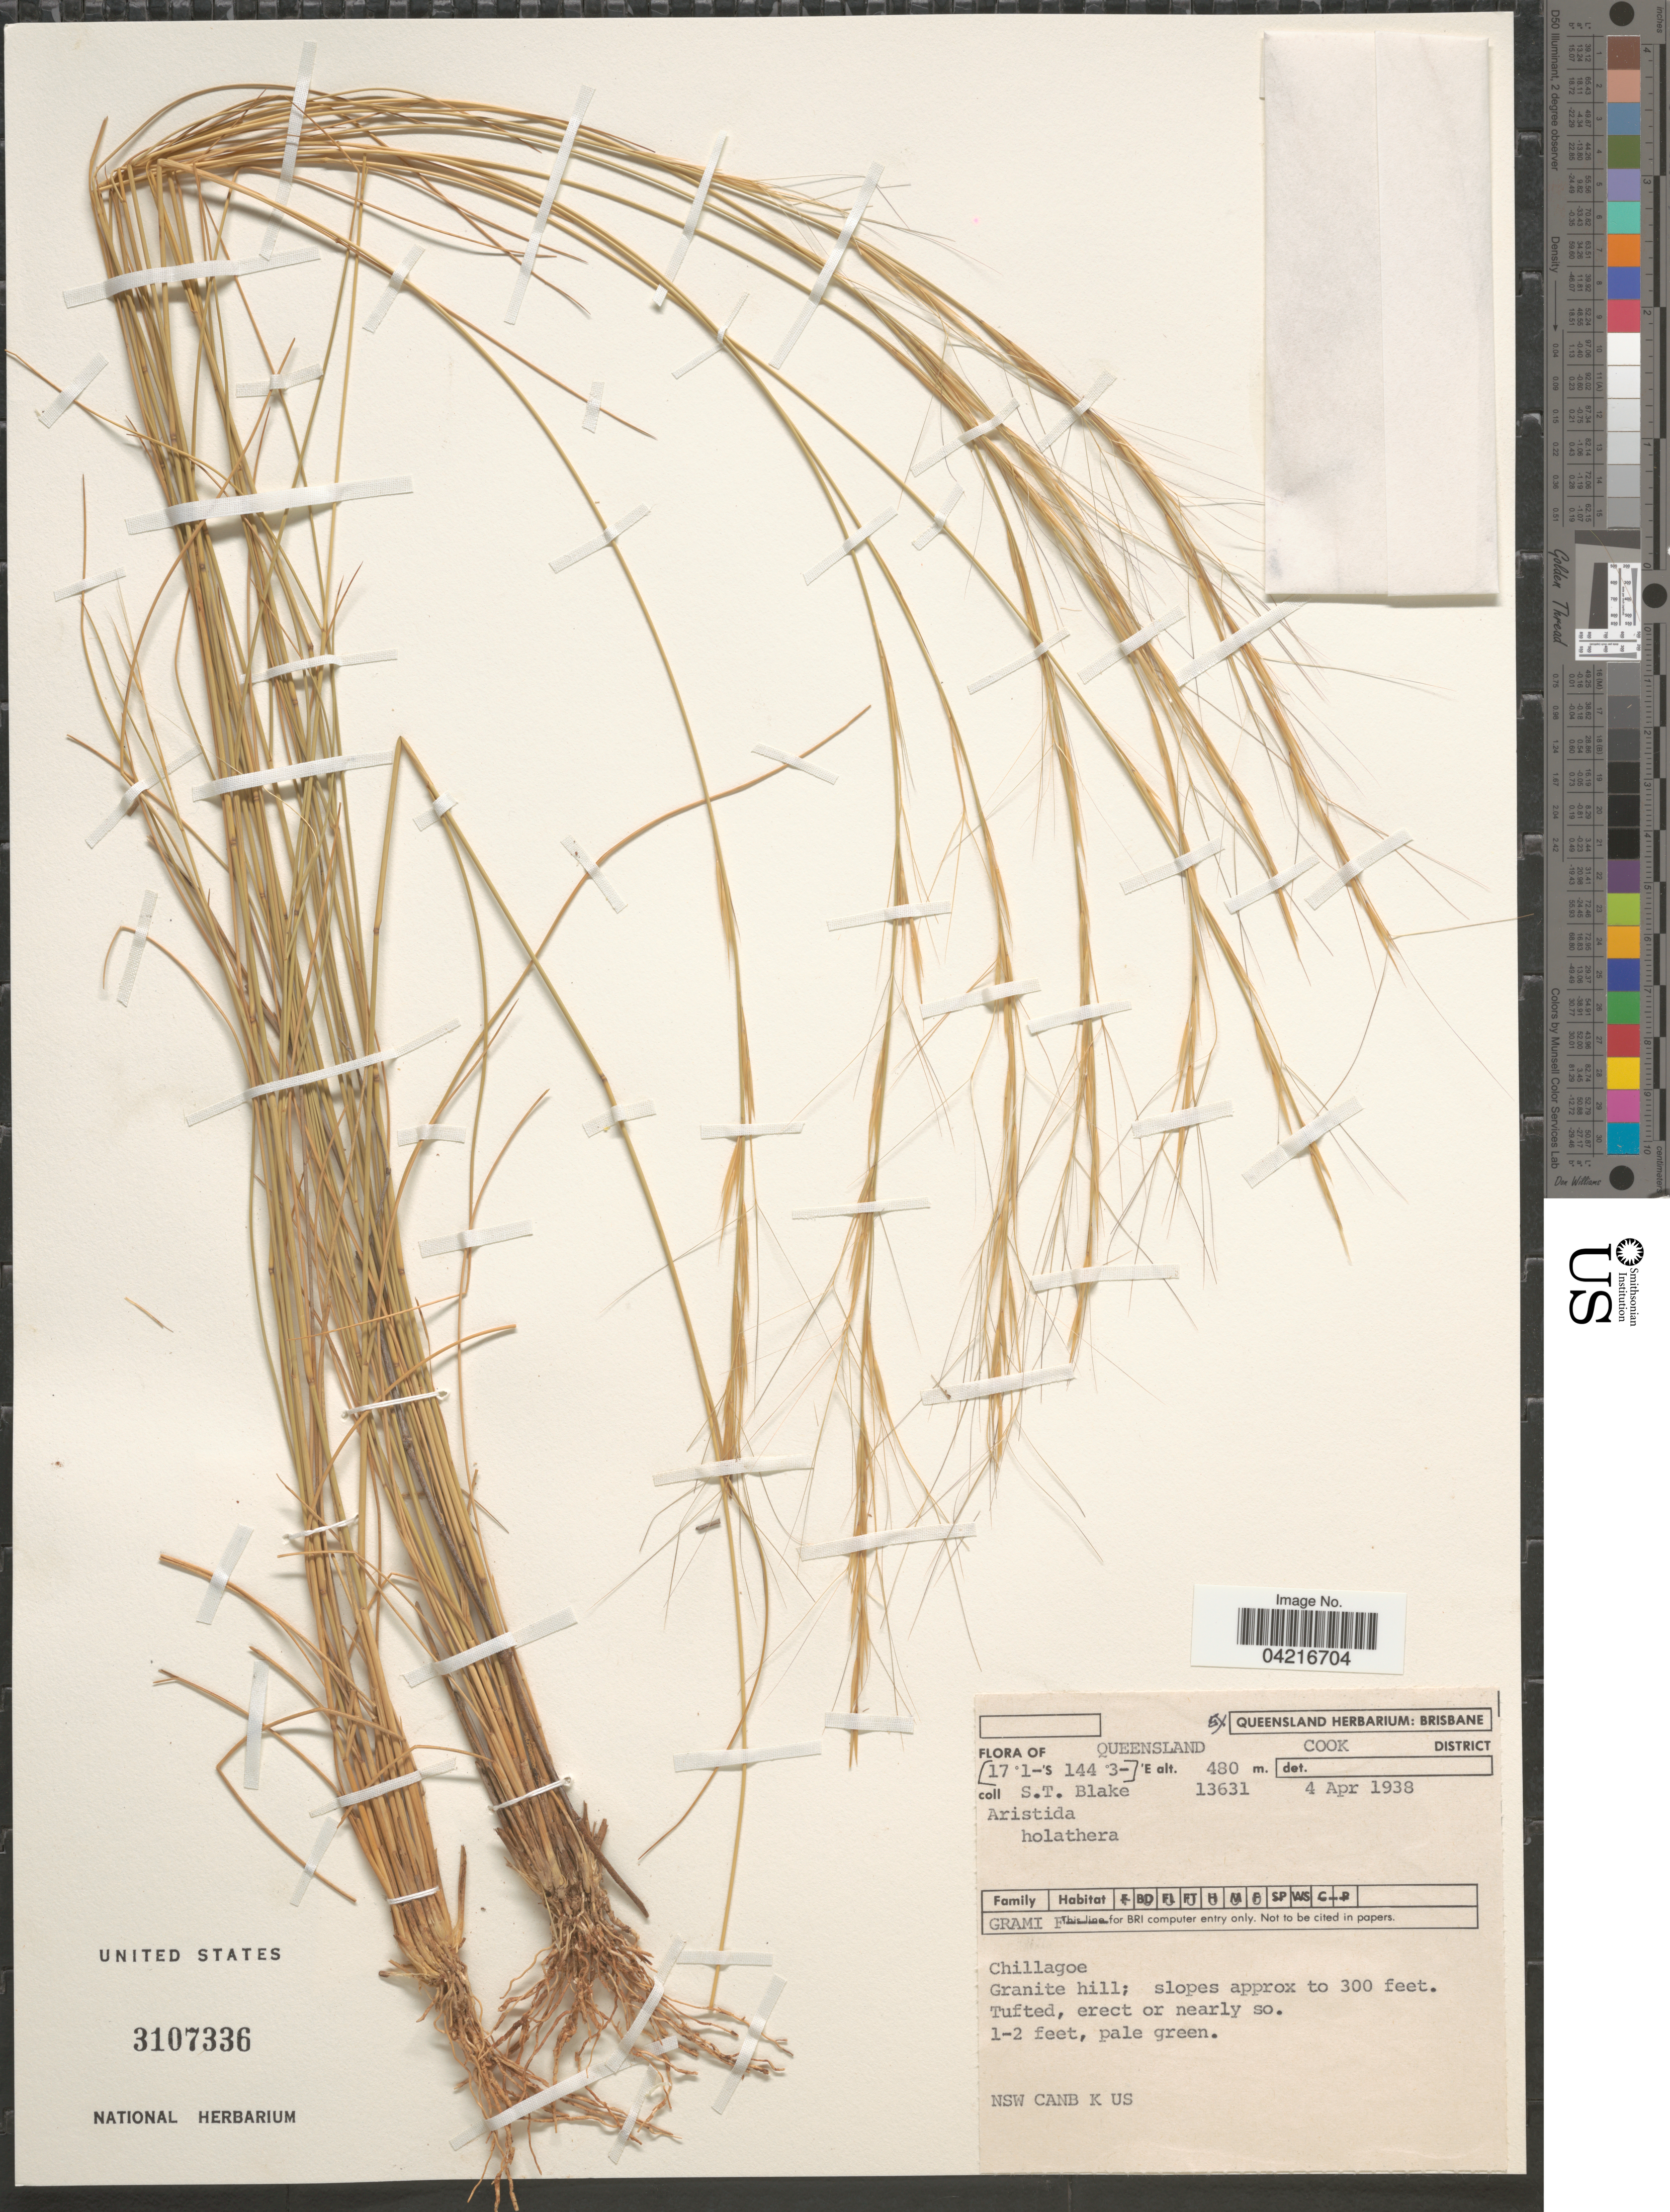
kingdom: Plantae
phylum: Tracheophyta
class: Liliopsida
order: Poales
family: Poaceae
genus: Aristida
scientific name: Aristida holathera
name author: Domin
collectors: S. T. Blake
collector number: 13631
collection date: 1938-04-04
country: Australia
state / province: Queensland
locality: Cook District. Chillagoe. Granite hill; slopes approx to 300 feet.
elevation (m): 480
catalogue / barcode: US 3107336